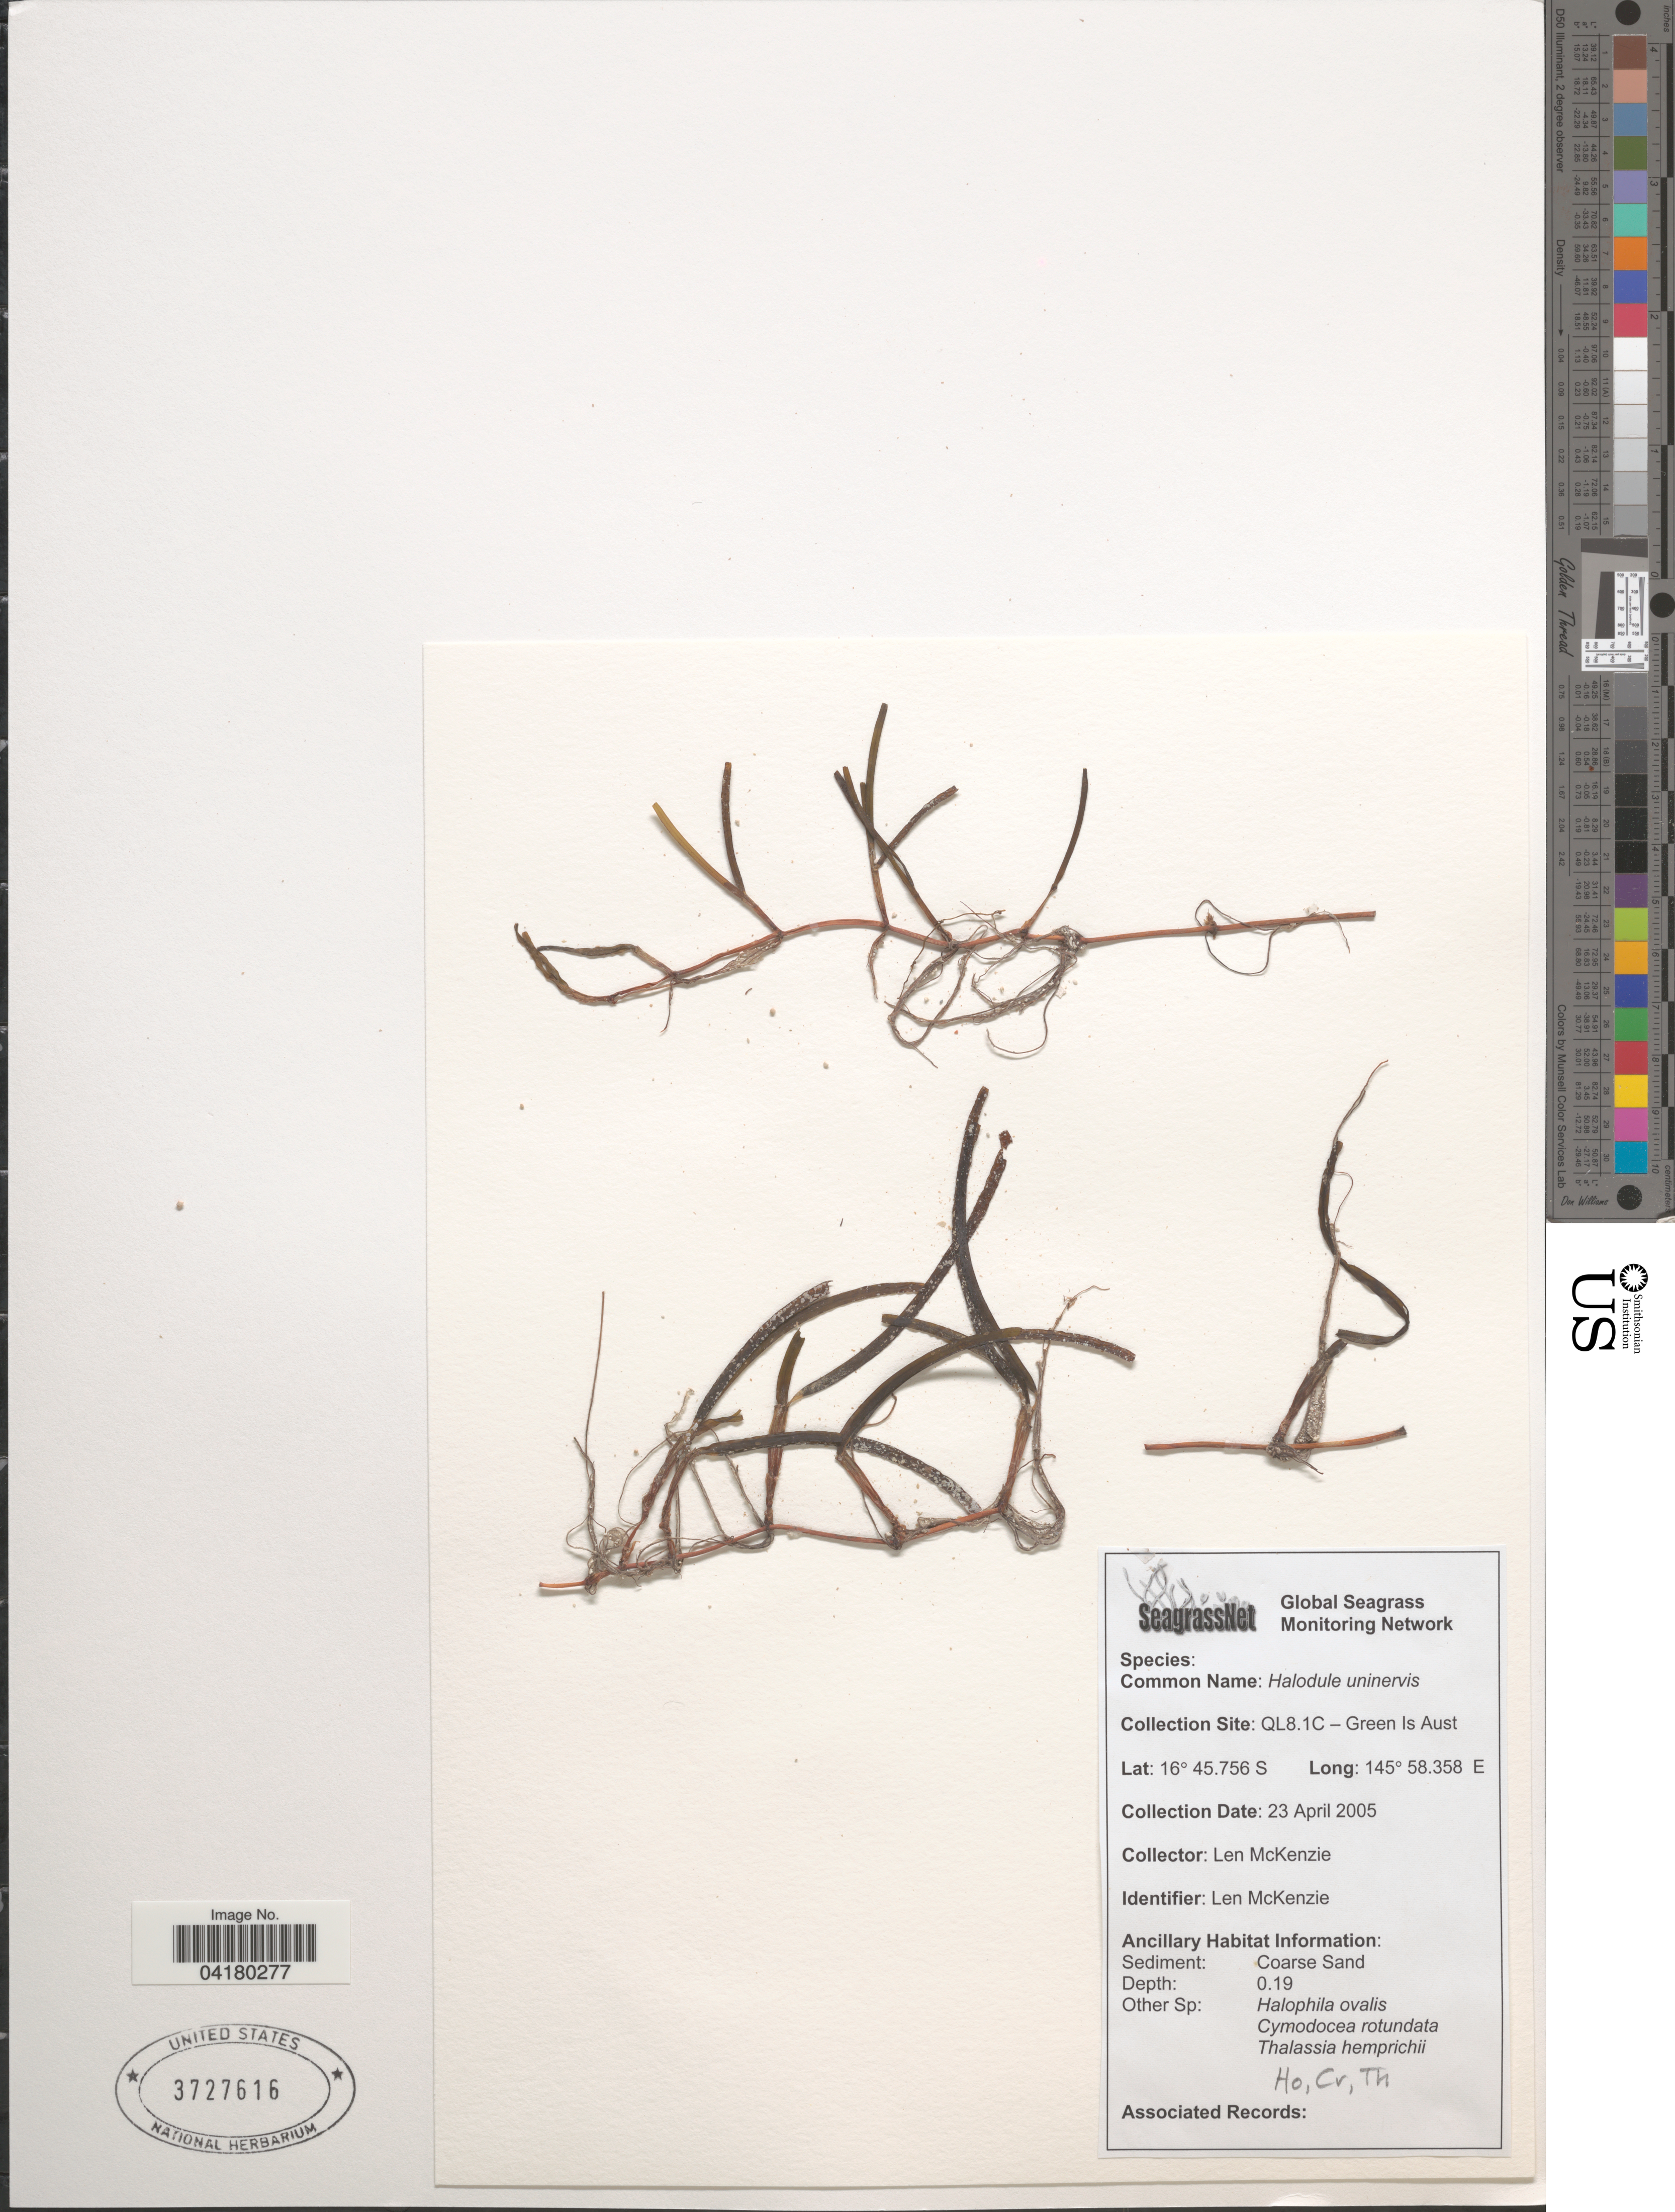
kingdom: Plantae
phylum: Tracheophyta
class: Liliopsida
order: Alismatales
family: Cymodoceaceae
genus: Halodule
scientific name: Halodule uninervis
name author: (Forssk.) Asch.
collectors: L. McKenzie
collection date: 2005-04-23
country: Australia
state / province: Queensland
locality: QL8.1C - Green Is.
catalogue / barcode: US 3727616